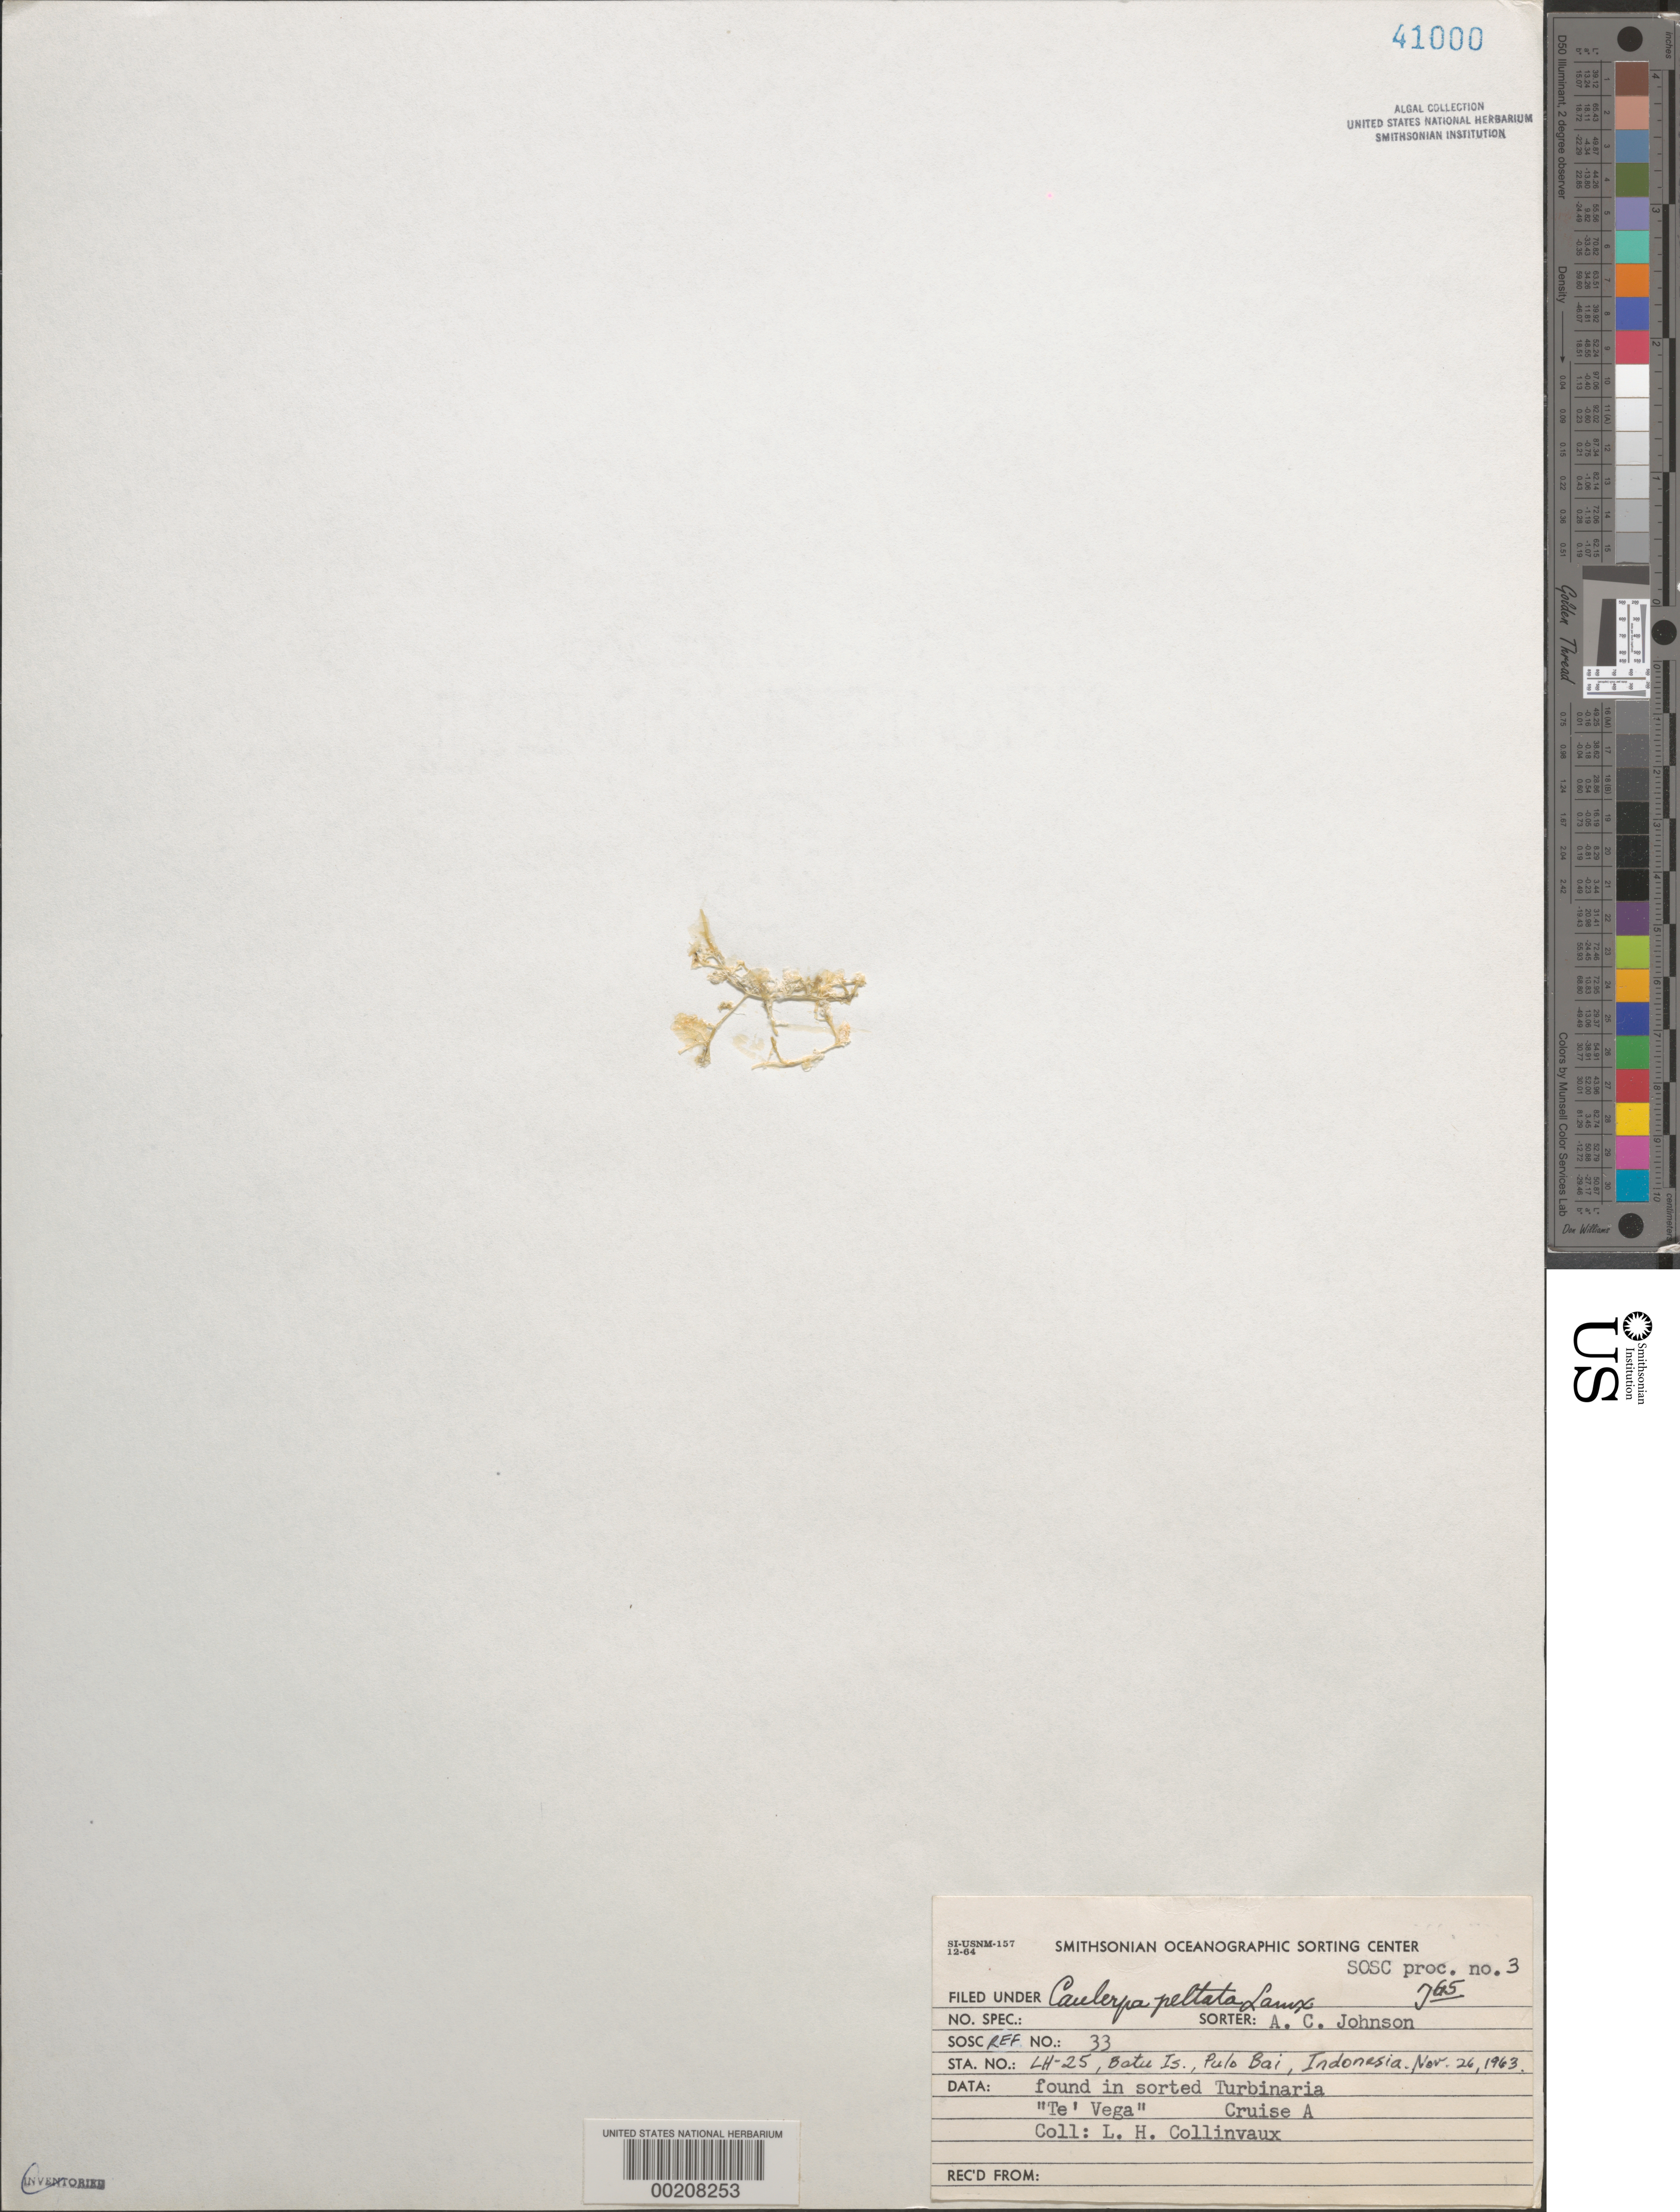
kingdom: Plantae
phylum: Chlorophyta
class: Ulvophyceae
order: Bryopsidales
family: Caulerpaceae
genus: Caulerpa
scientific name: Caulerpa peltata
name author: J.V.Lamouroux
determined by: Taylor, William R.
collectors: L. Hillis-Colinvaux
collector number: Lh-25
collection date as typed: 26 Nov 1963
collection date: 1963-11-26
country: Indonesia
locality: Pulo bai, batu islands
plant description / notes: Te Vega, Cruise A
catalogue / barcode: US 41000